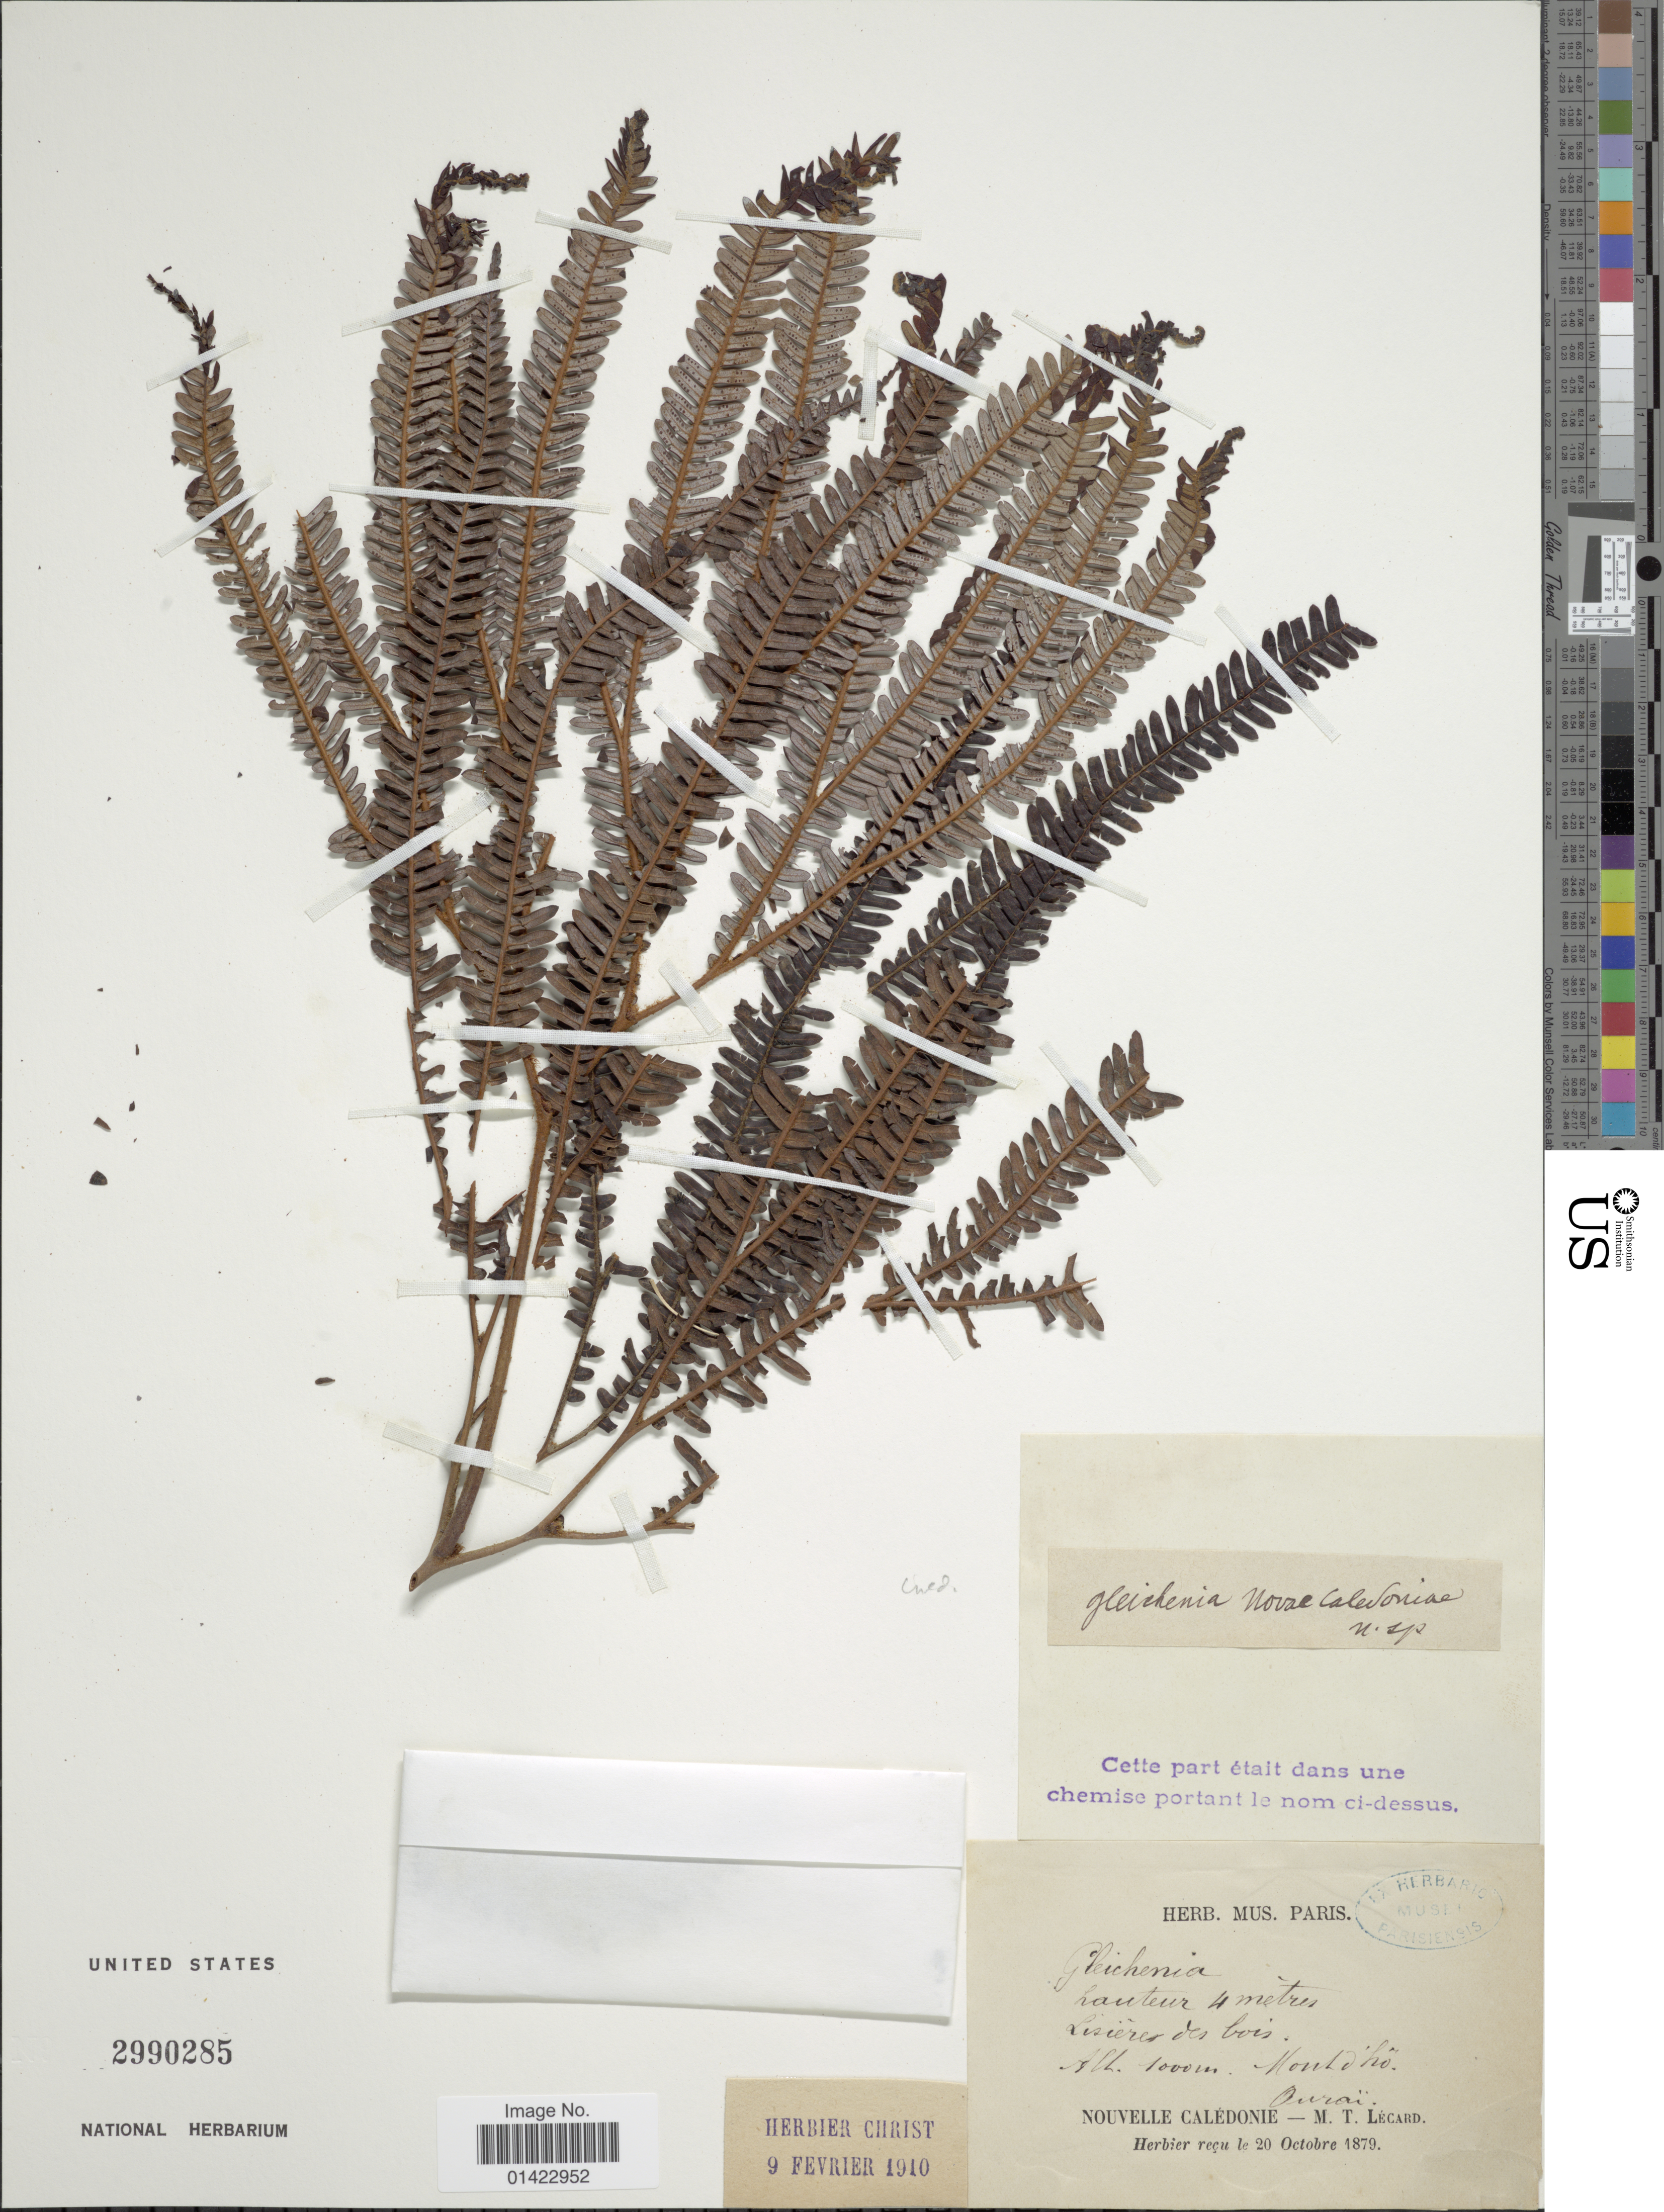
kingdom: Plantae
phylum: Tracheophyta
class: Polypodiopsida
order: Gleicheniales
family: Gleicheniaceae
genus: Sticherus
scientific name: Sticherus sp.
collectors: M. Lecard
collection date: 1879-10-20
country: New Caledonia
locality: Montd'ho. [interpreted] Ouraï. [interpreted]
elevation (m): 1000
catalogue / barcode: US 2990285